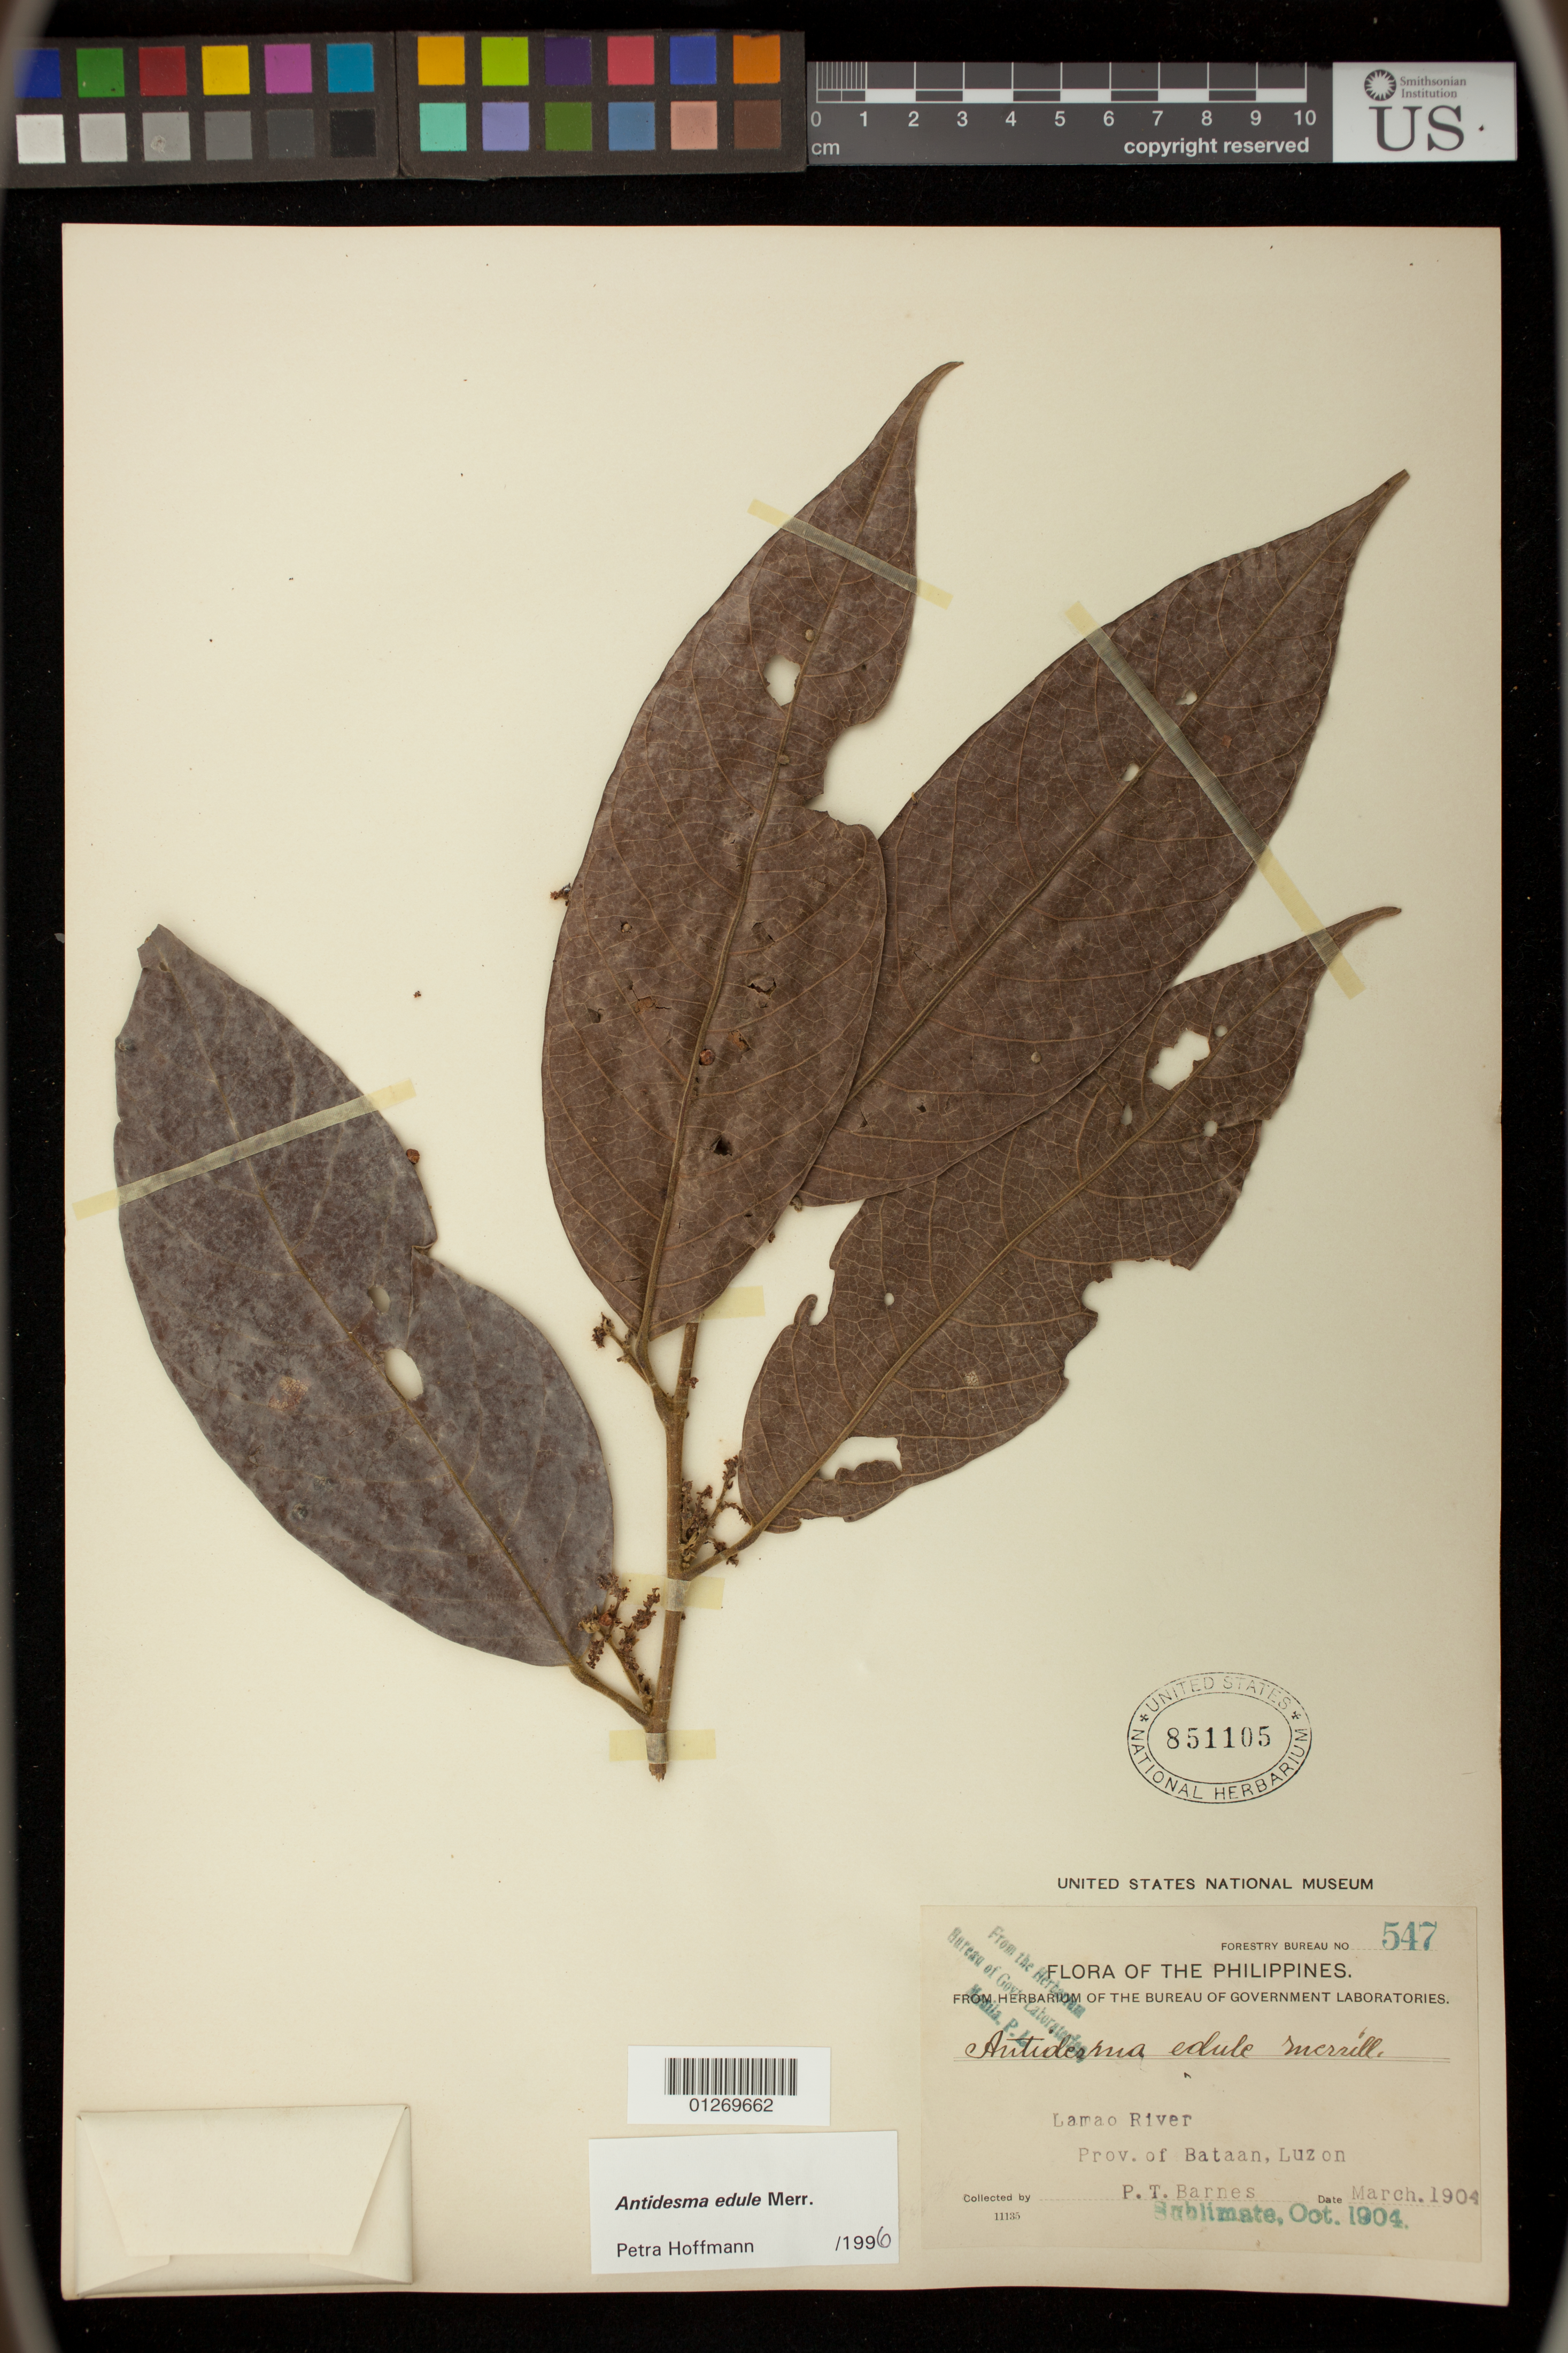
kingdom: Plantae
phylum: Tracheophyta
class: Magnoliopsida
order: Malpighiales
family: Phyllanthaceae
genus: Antidesma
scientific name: Antidesma edule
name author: Merr.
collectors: P. Barnes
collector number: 547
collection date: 1904-03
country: Philippines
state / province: Central Luzon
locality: Lamao River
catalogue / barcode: US 851105